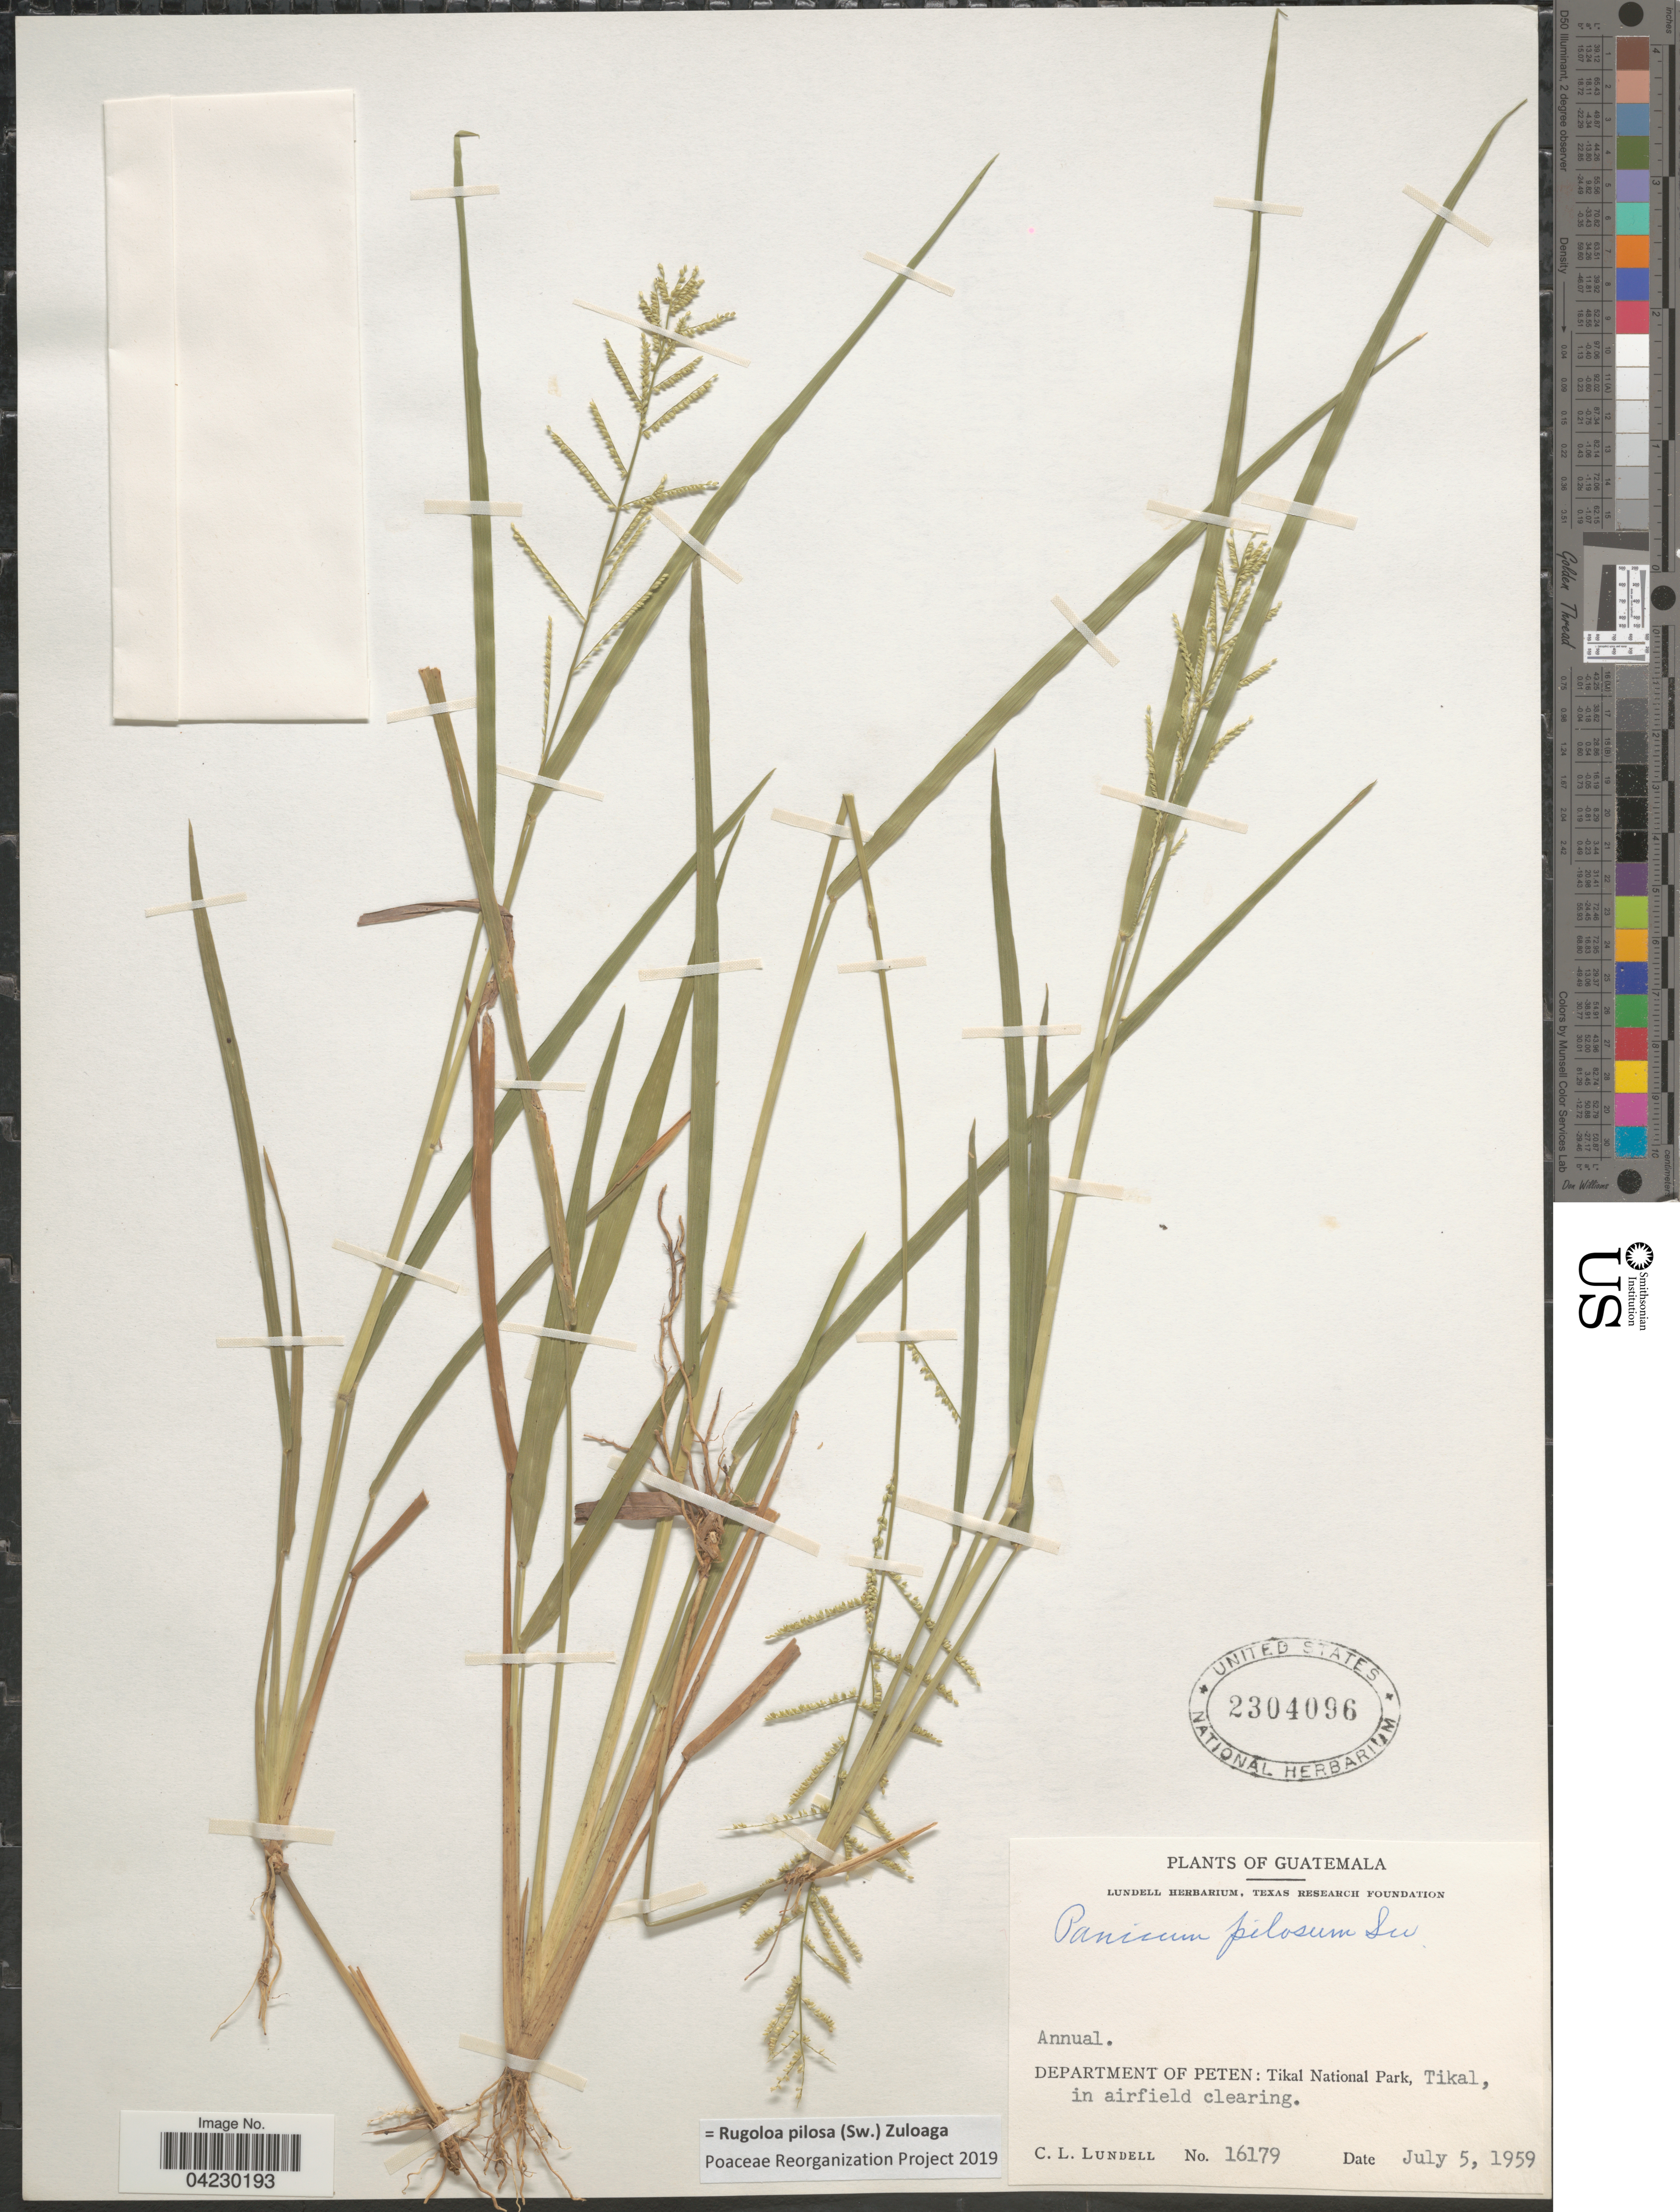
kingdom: Plantae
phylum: Tracheophyta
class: Liliopsida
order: Poales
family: Poaceae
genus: Rugoloa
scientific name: Rugoloa pilosa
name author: (Sw.) Zuloaga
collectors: C. L. Lundell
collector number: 16179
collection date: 1959-07-05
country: Guatemala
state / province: El Peten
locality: Department of Peten: Tikal National Park, Tikal, in airfield clearing.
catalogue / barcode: US 2304096